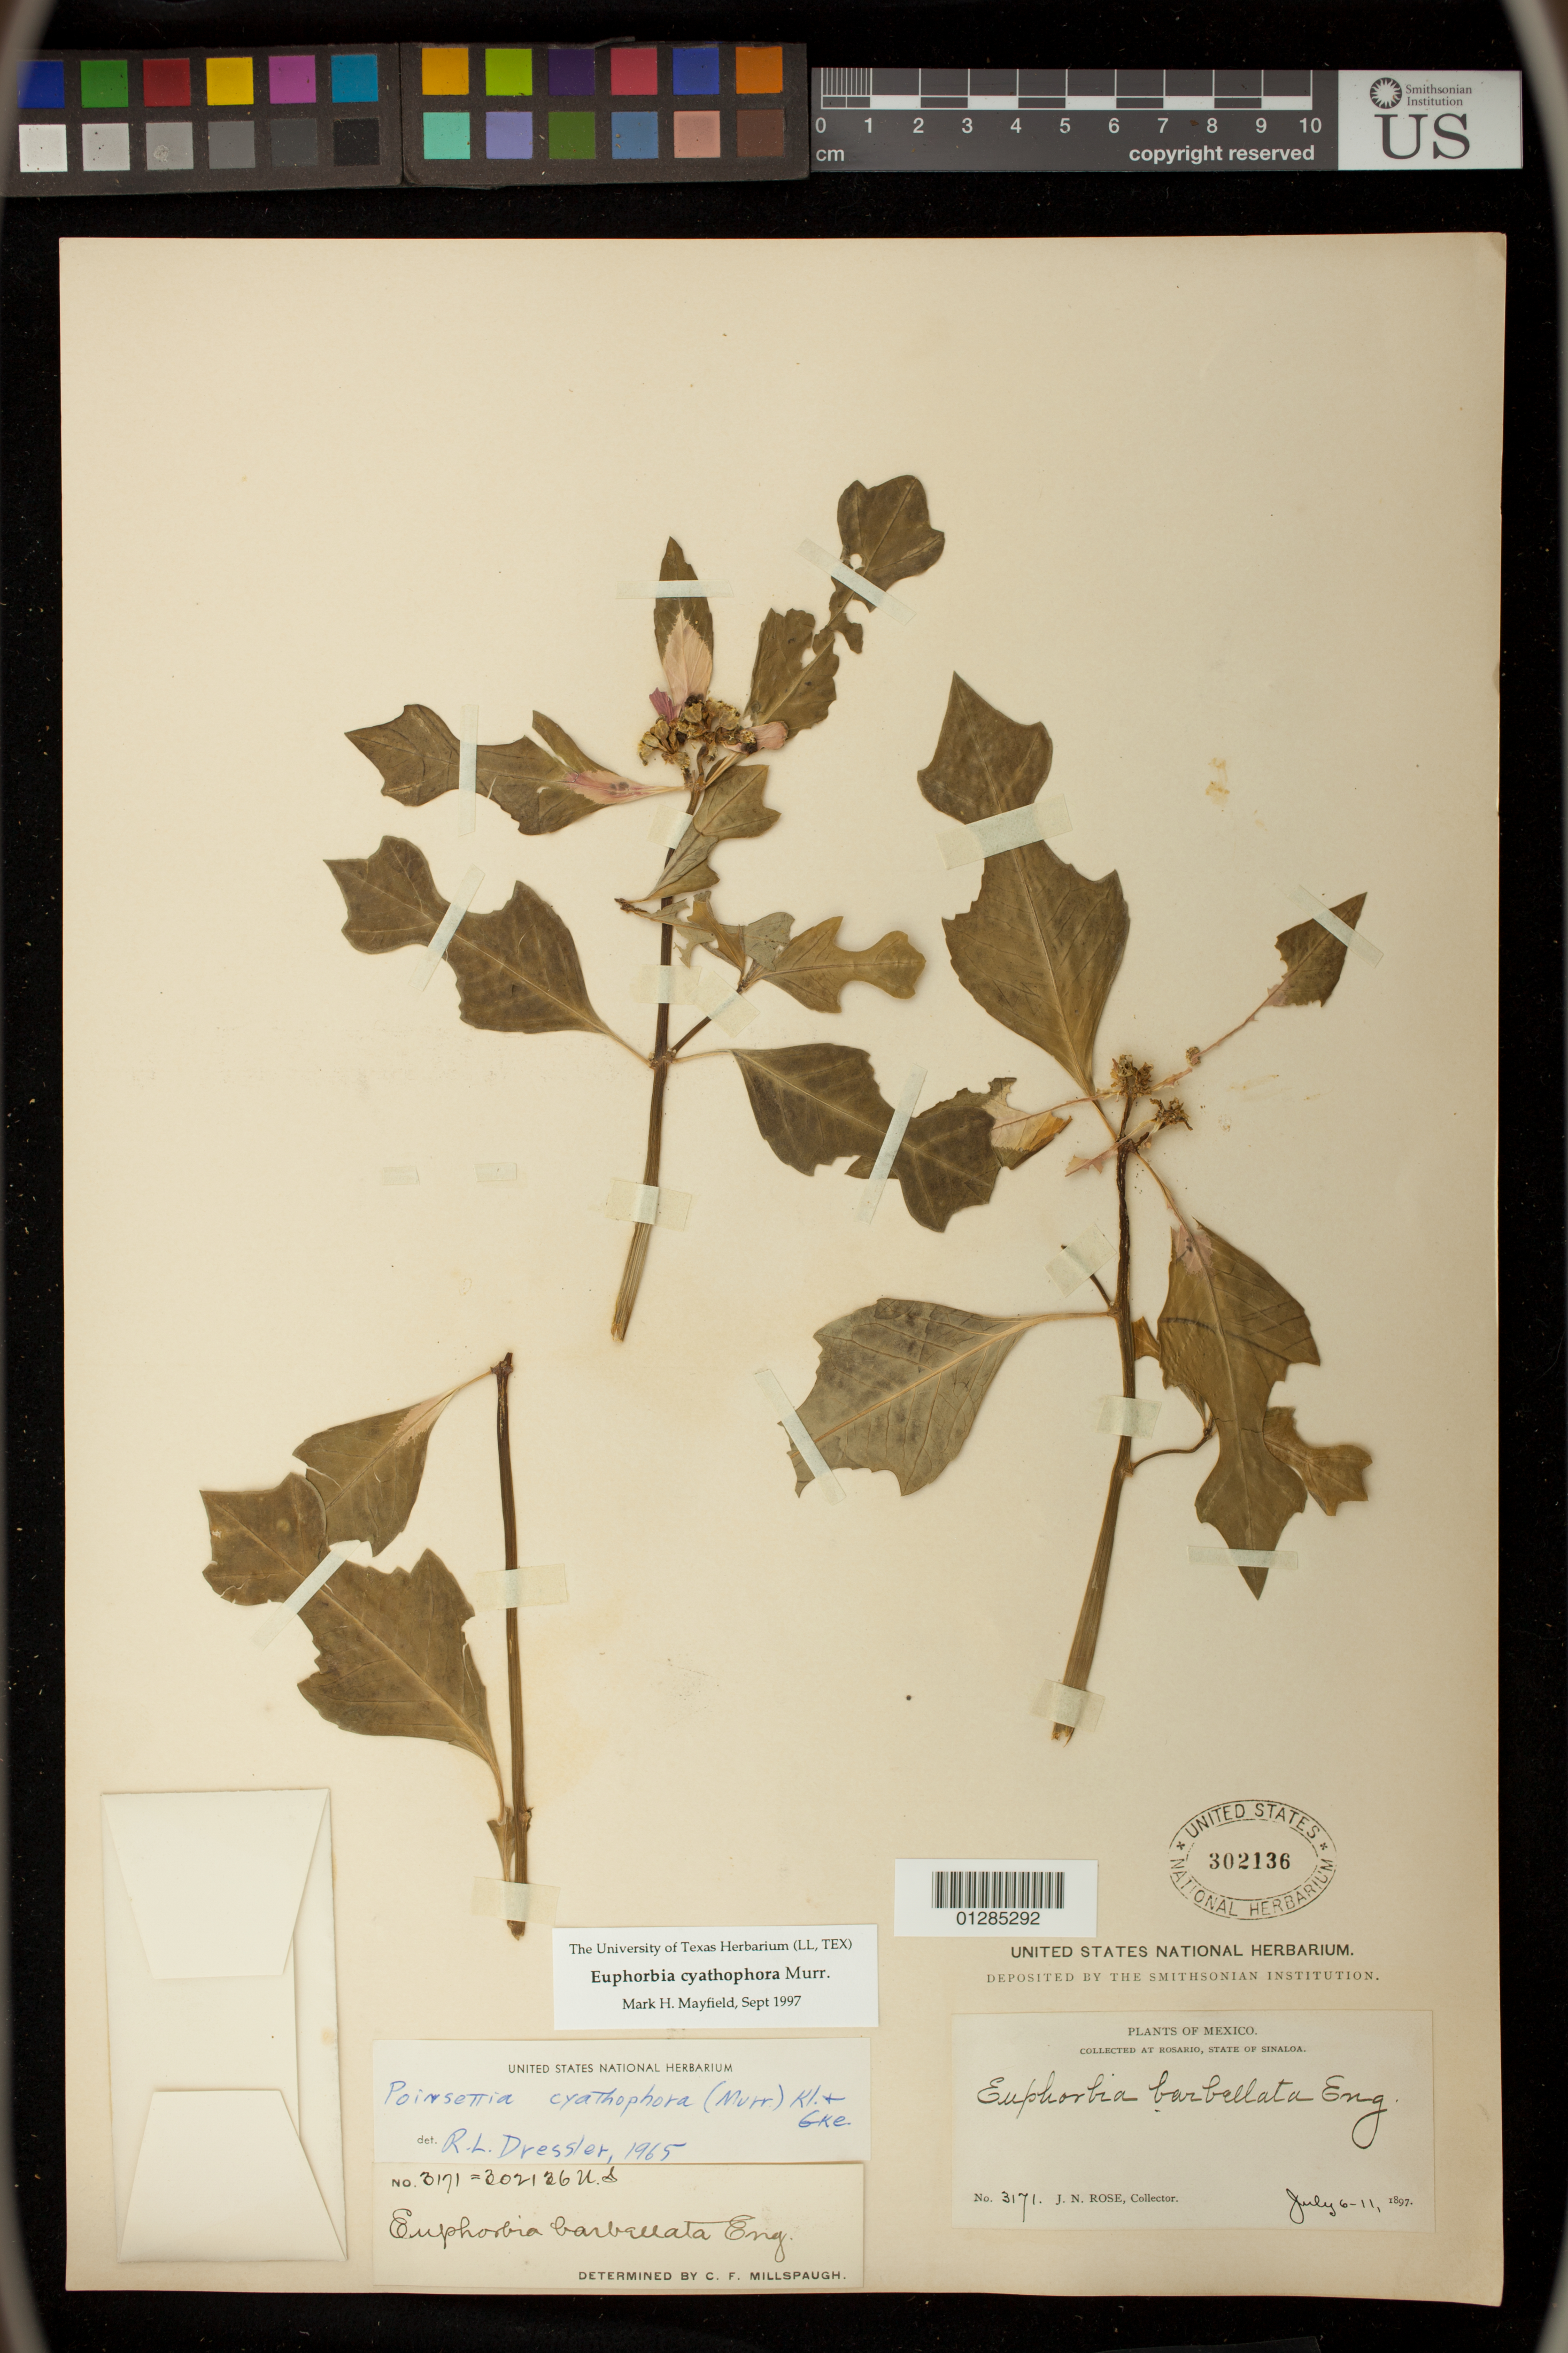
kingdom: Plantae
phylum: Tracheophyta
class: Magnoliopsida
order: Malpighiales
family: Euphorbiaceae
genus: Euphorbia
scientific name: Euphorbia heterophylla var. cyathophora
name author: (Murr.) Griseb.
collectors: J. N. Rose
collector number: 3171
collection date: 1897-07-06/1897-07-11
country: Mexico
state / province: Sinaloa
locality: Rosario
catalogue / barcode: US 302136